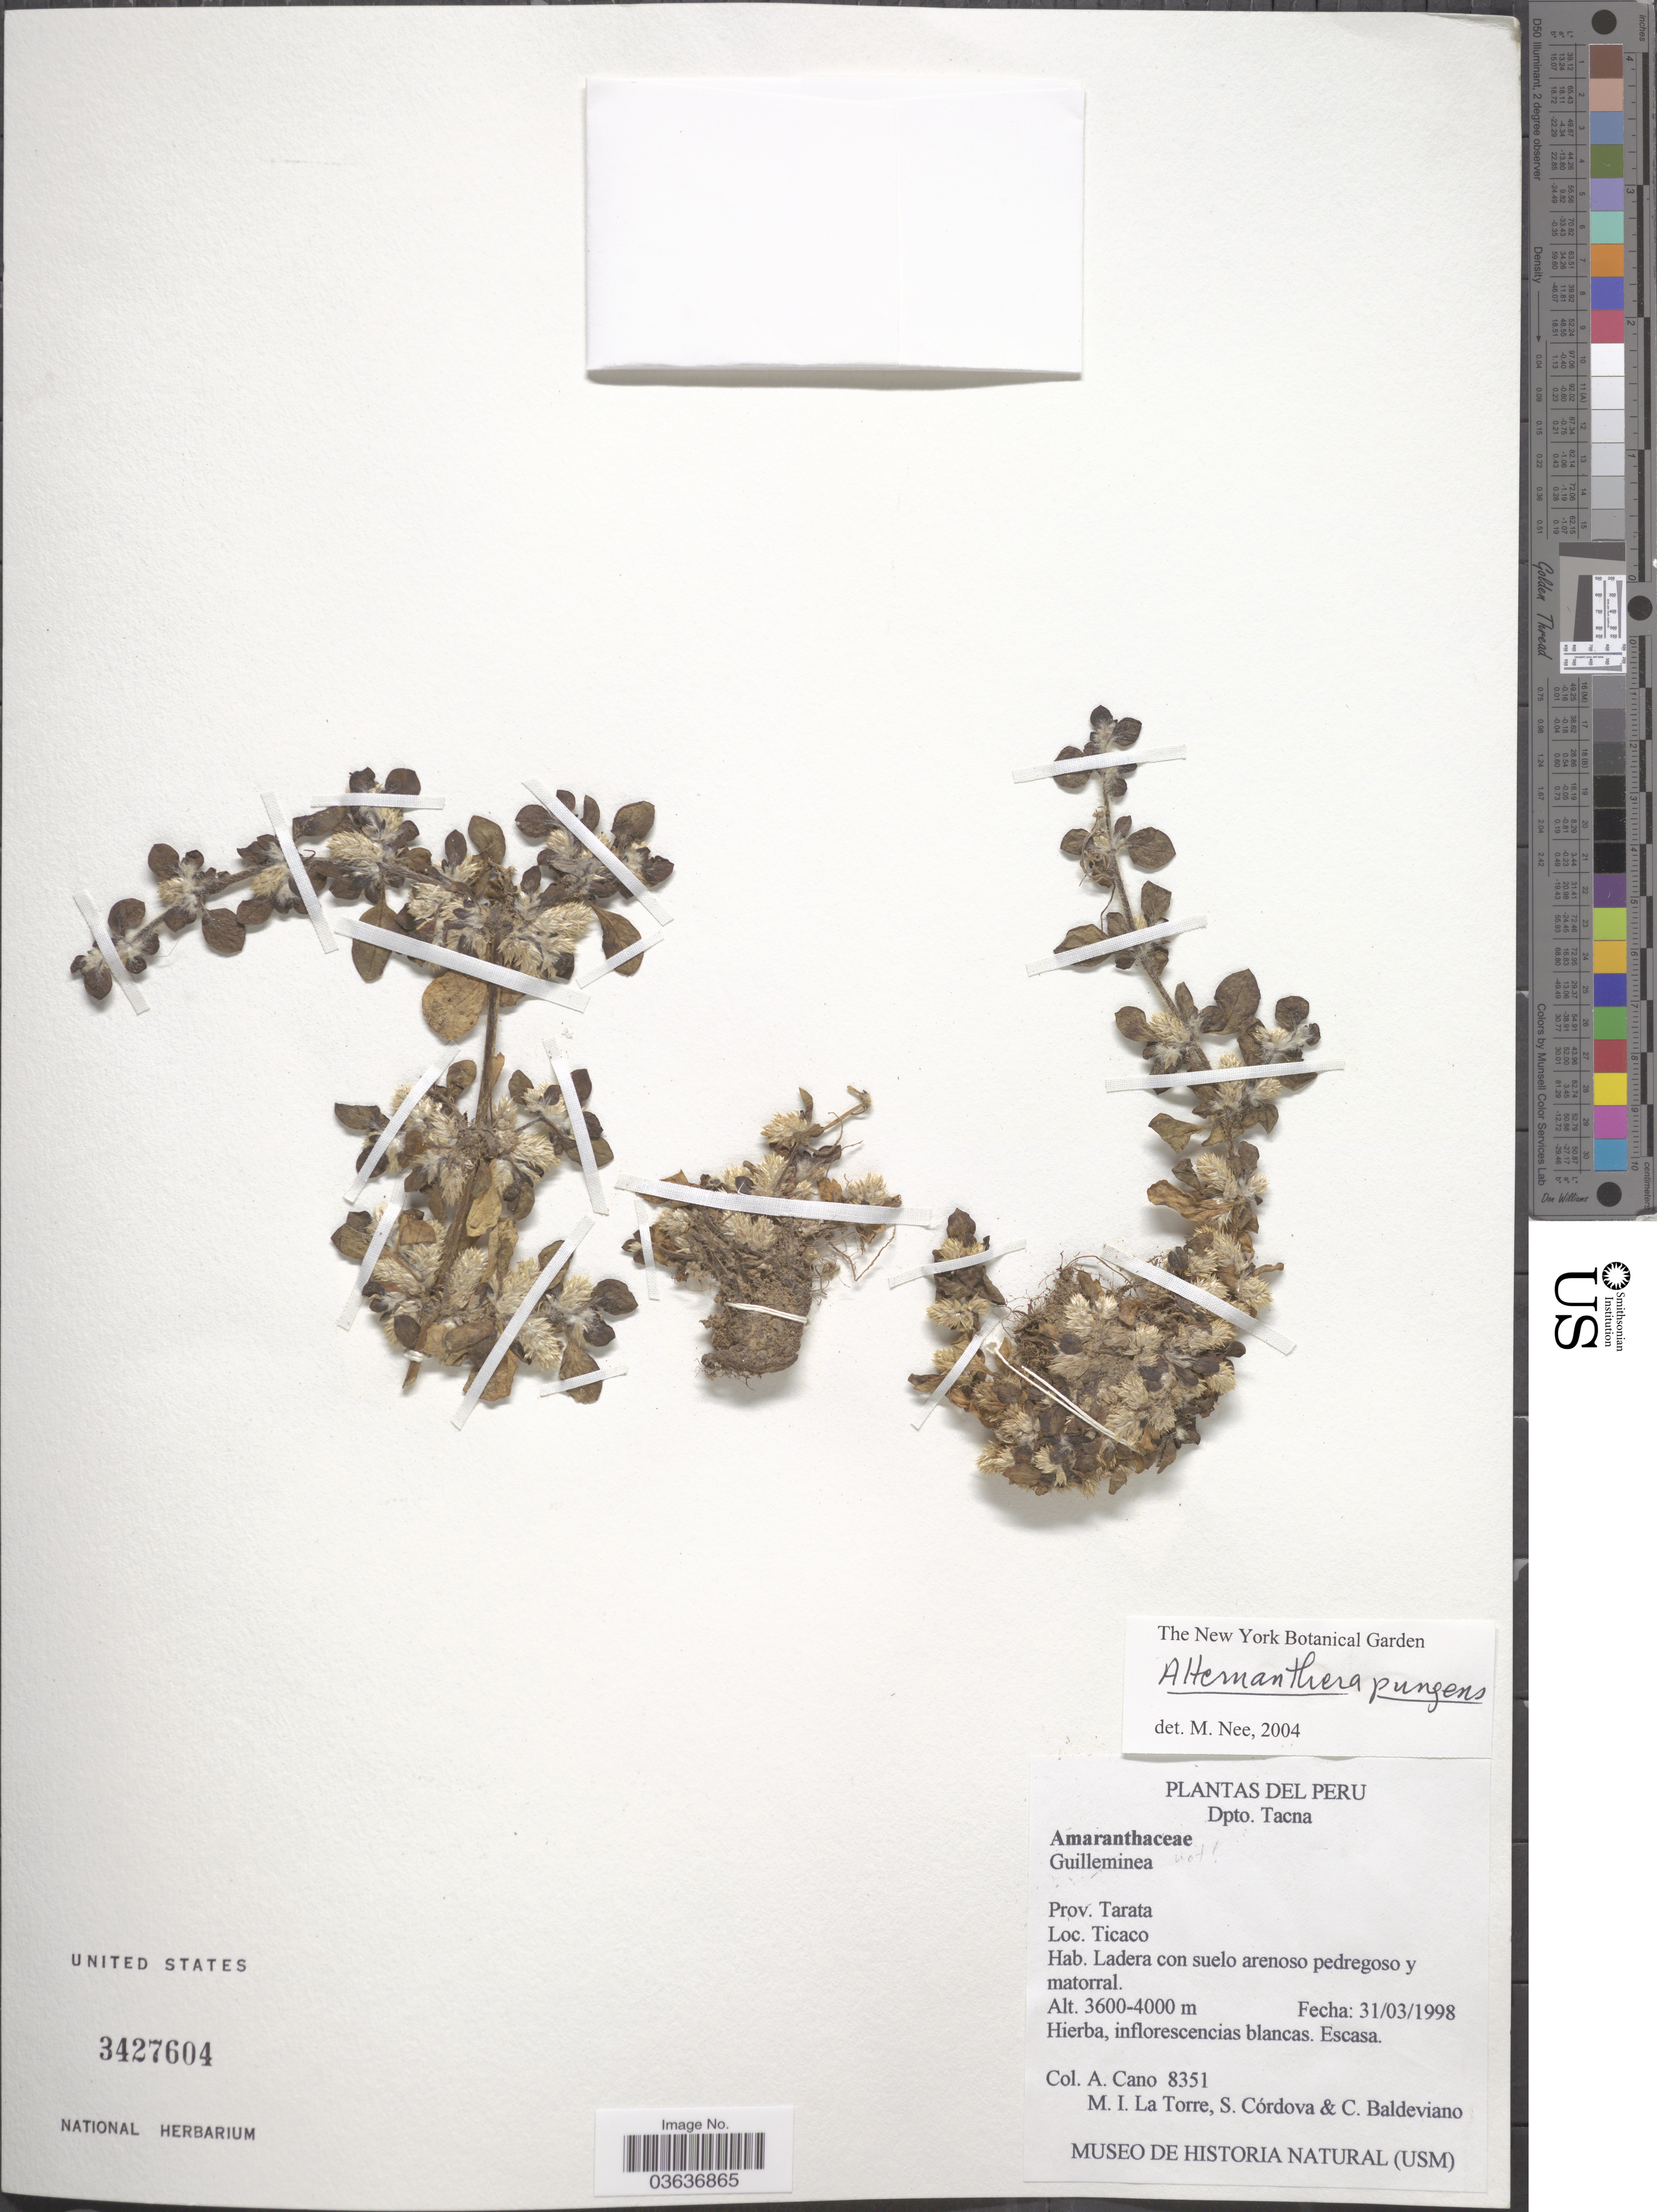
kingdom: Plantae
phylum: Tracheophyta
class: Magnoliopsida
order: Caryophyllales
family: Amaranthaceae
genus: Alternanthera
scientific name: Alternanthera pungens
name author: Kunth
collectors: A. Cano, M. La Torre, S. Cordova & C. Baldeviano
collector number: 8351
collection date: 1998-03-31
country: Peru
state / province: Tacna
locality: Dpto. Tacna. Prov. Tarata. Ticaco.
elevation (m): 3600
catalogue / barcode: US 3427604